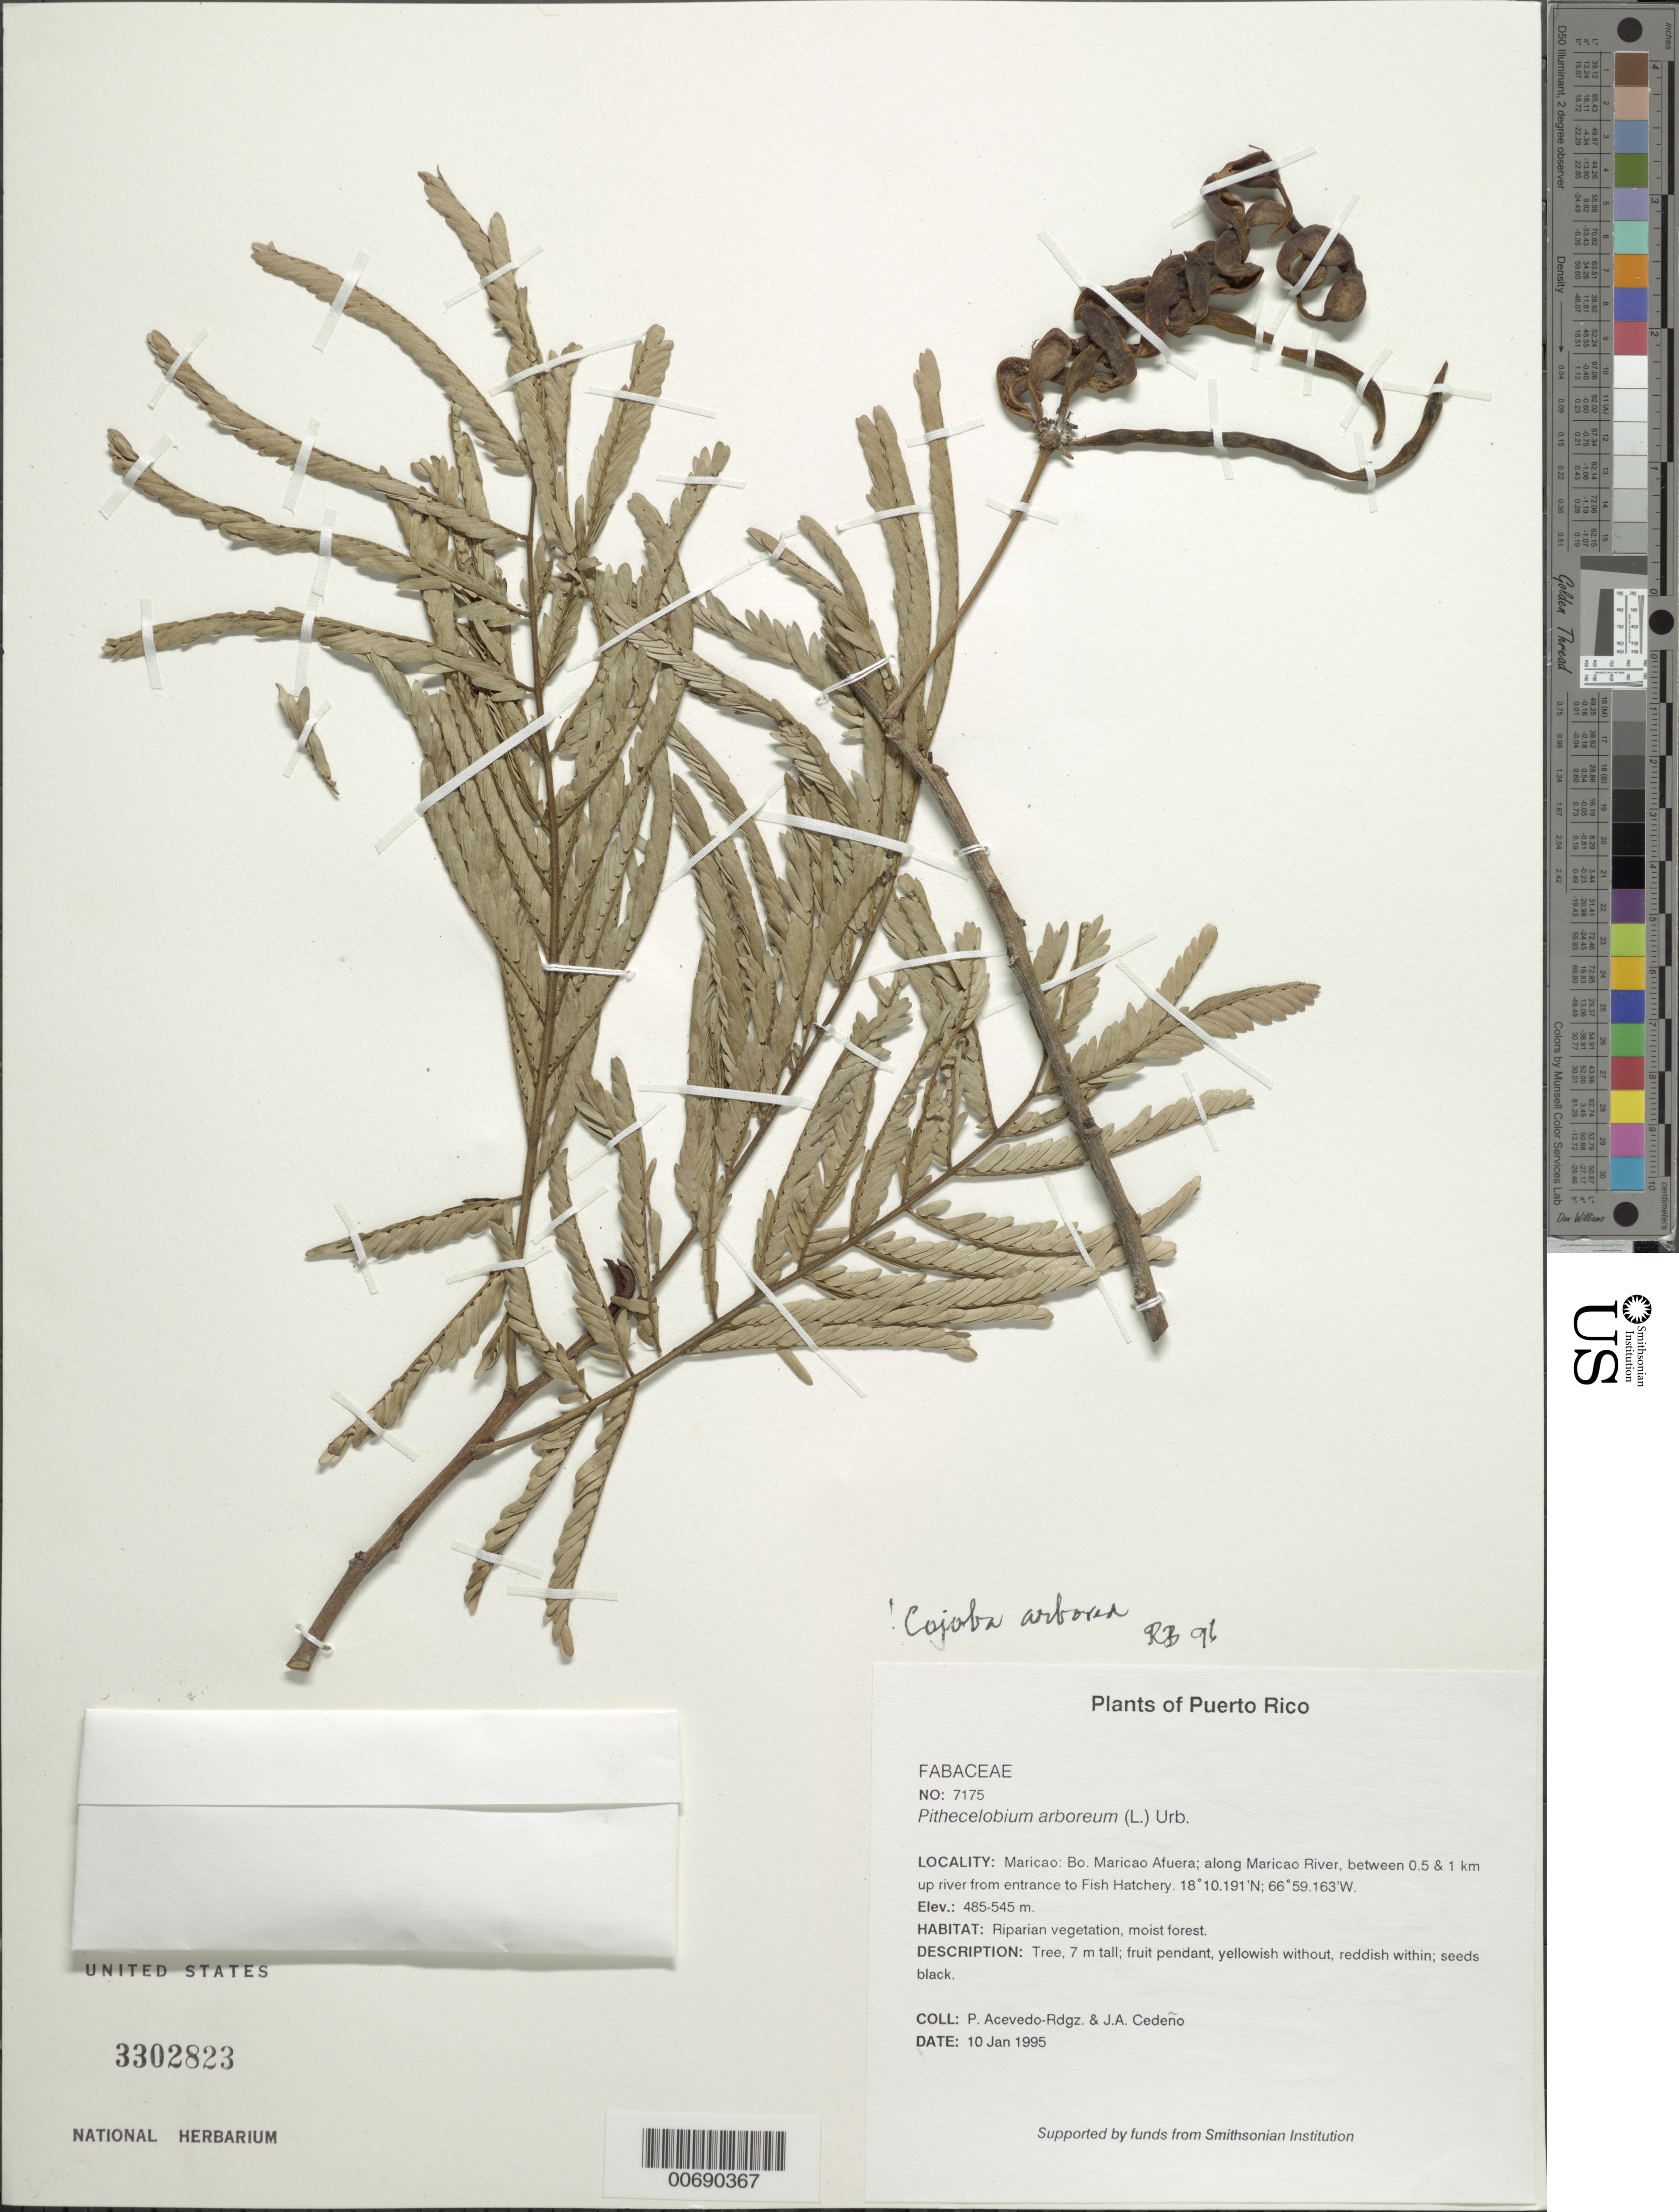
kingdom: Plantae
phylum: Tracheophyta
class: Magnoliopsida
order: Fabales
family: Fabaceae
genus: Cojoba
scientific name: Cojoba arborea var. arborea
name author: (L.) Britton & Rose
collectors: P. Acevedo-Rodr. & J. A. Cedeño M.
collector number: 7175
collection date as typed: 10 Jan 1995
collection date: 1995-01-10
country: Puerto Rico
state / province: Maricao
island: Puerto Rico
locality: Maricao: Bo. Maricao Afuera; along Maricao River, between 0.5 & 1 km up river from entrance to Fish Hatchery.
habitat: Riparian vegetation, moist forest.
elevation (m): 485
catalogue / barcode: US 3302823